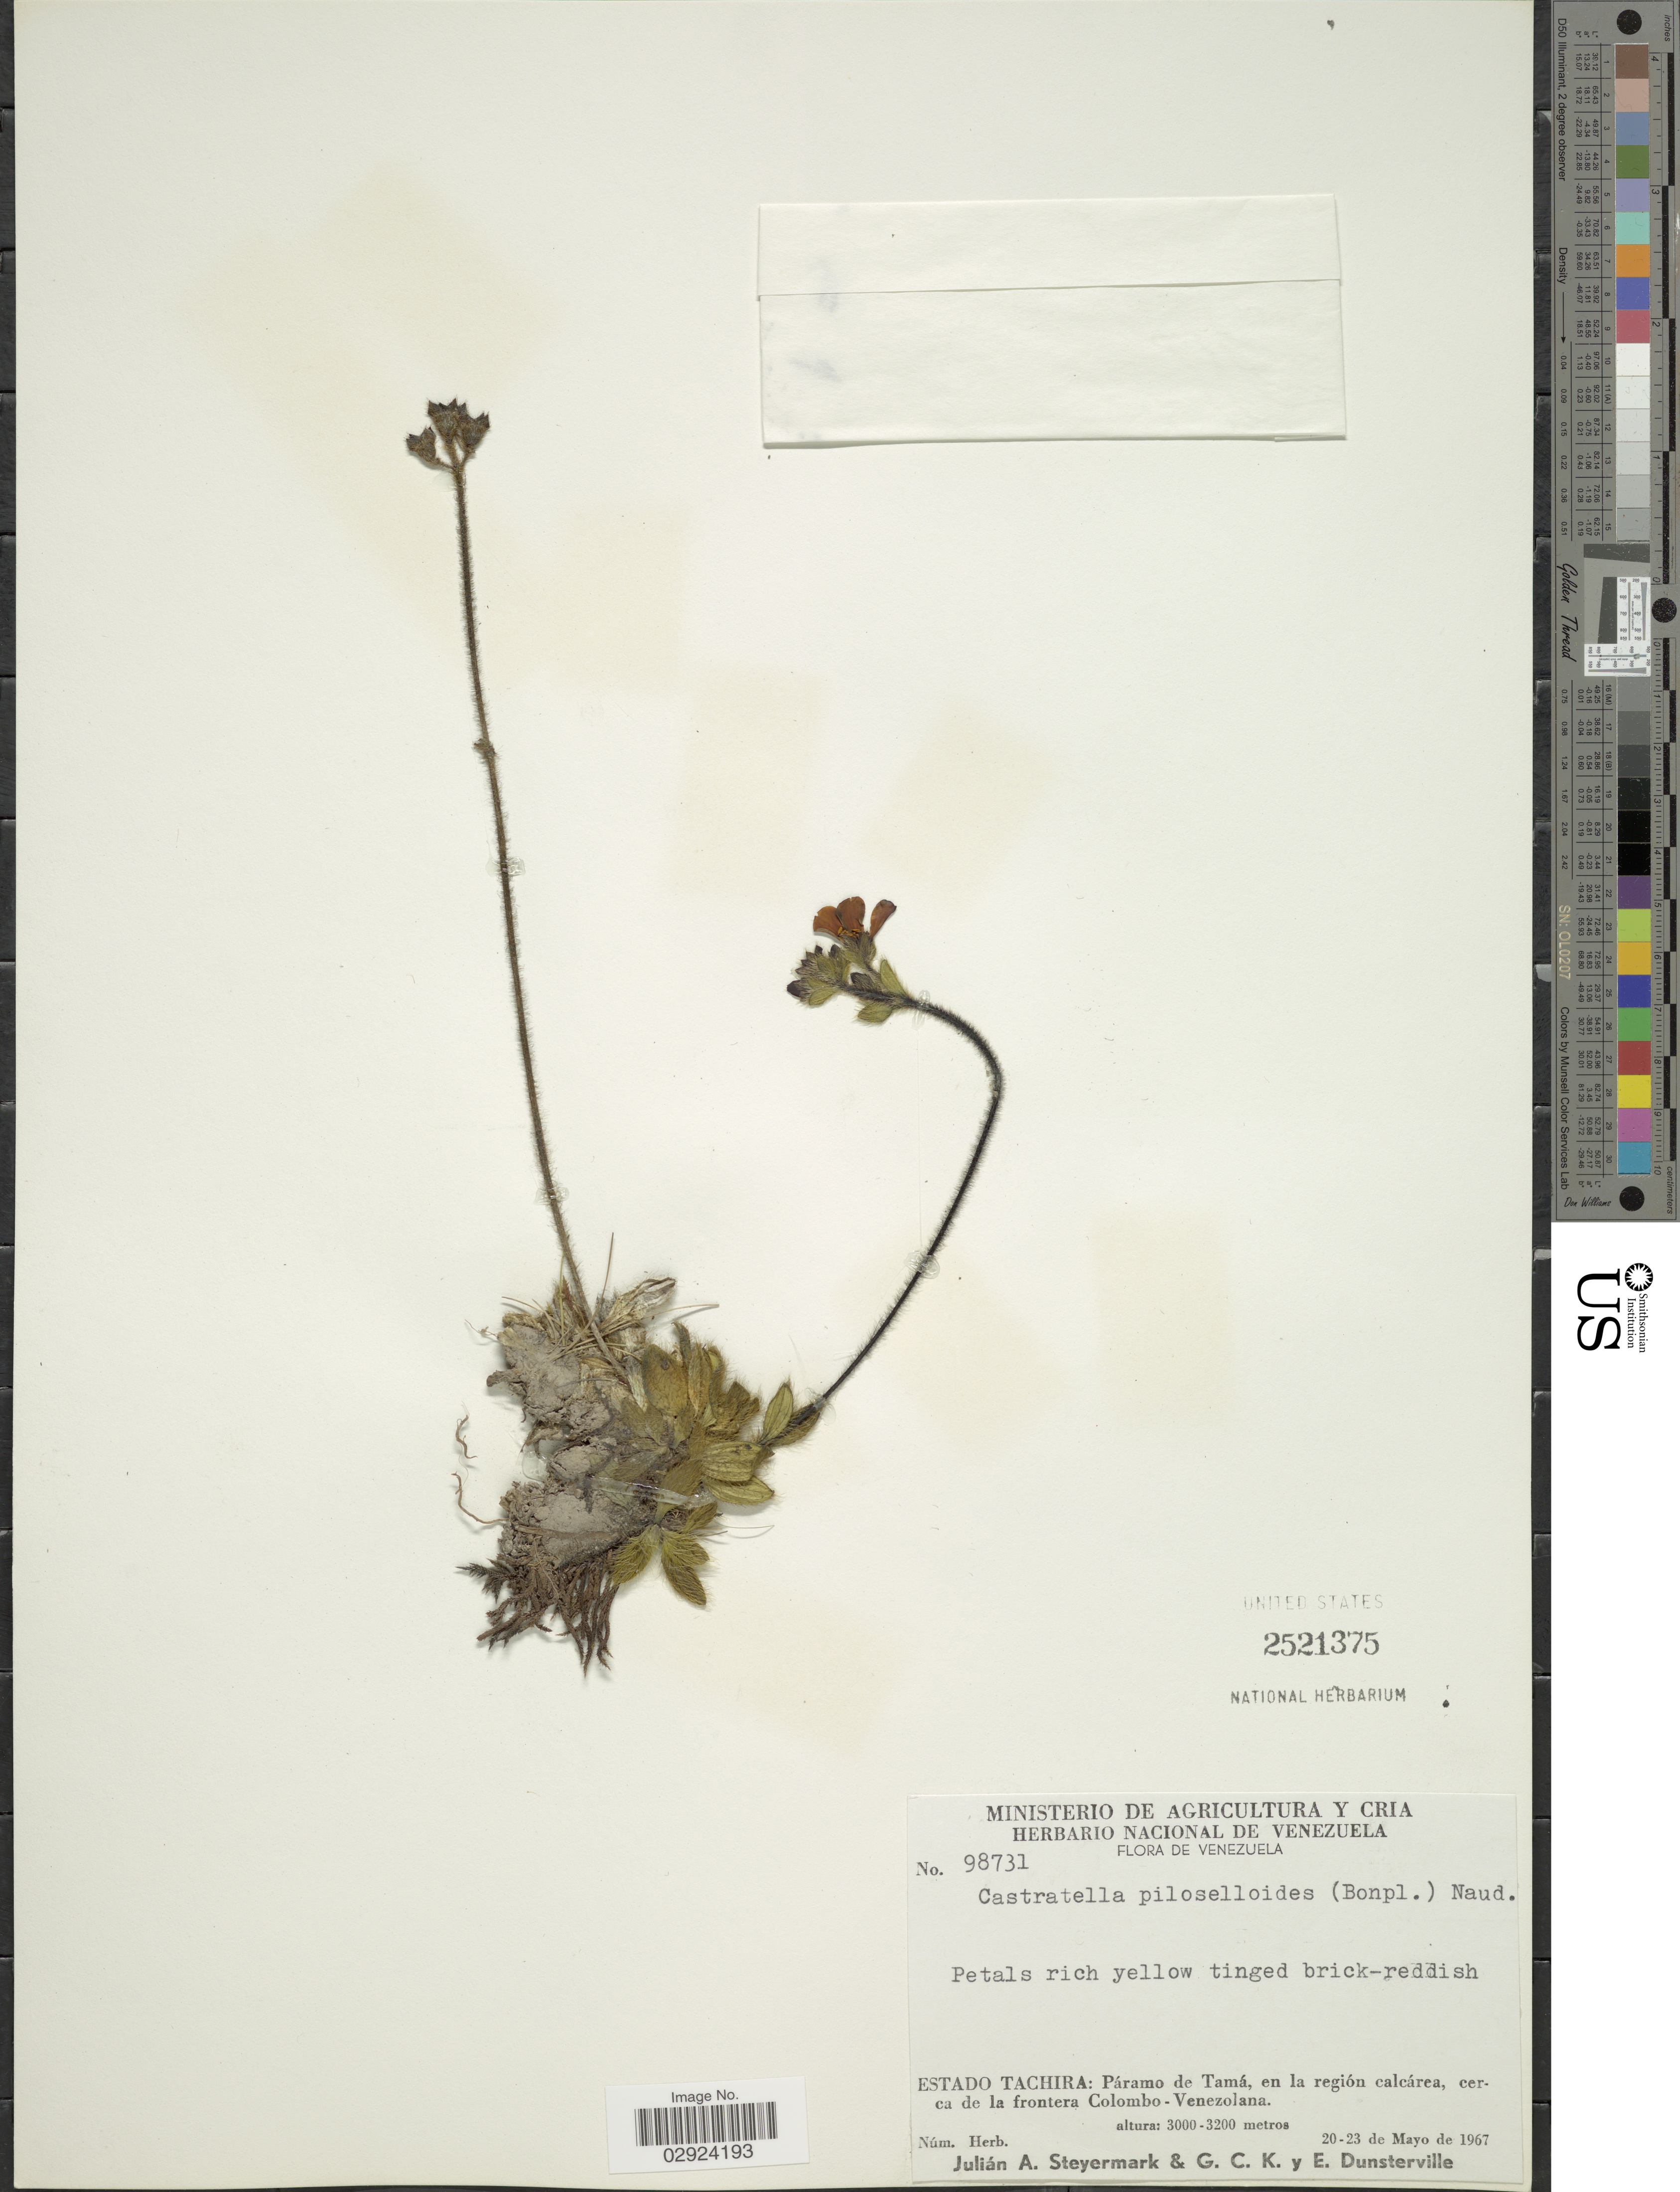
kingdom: Plantae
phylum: Tracheophyta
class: Magnoliopsida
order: Myrtales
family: Melastomataceae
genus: Castratella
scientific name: Castratella piloselloides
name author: (Bonpl.) Naudin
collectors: J. Steyermark, G. C. K. Dunsterville & E. Dunsterville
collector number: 98731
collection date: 1967-05-20/1967-05-23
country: Venezuela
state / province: Tachira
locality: Páramo de Tamá, en la región calcárea, cerca de la frontera Colombo-Venezolana.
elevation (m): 3000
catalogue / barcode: US 2521375